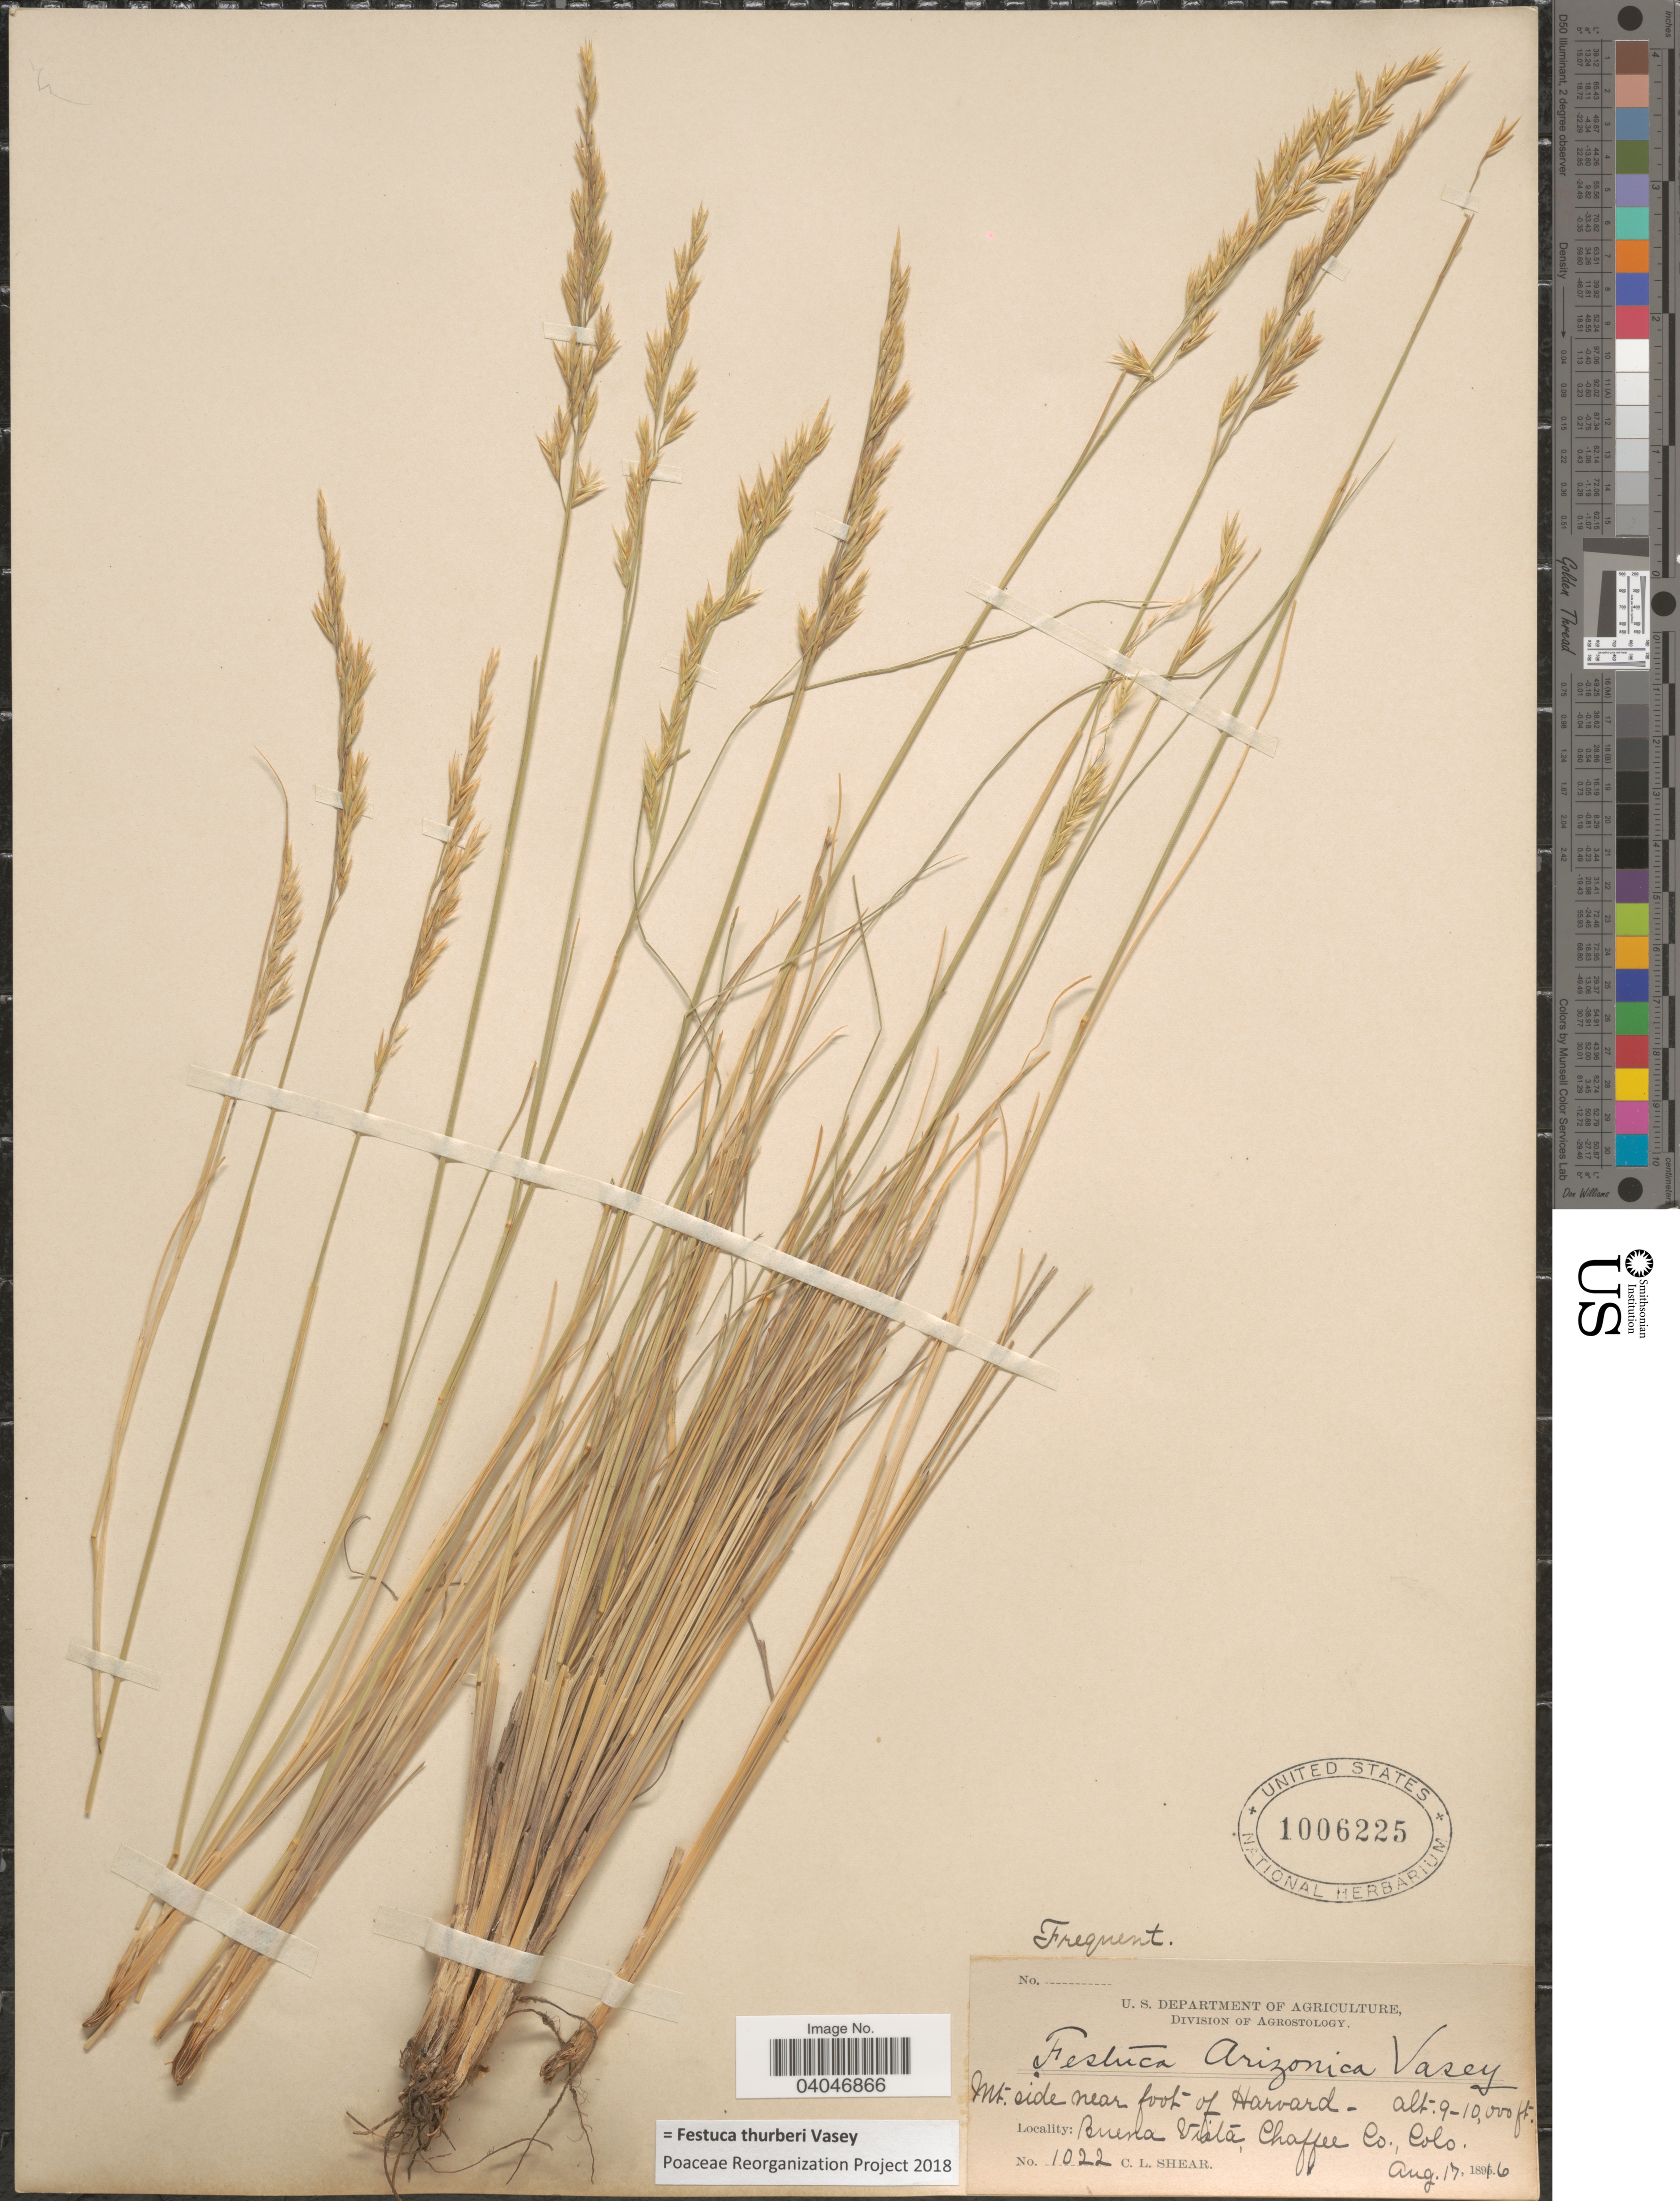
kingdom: Plantae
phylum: Tracheophyta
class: Liliopsida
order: Poales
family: Poaceae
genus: Festuca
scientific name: Festuca thurberi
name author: Vasey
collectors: C. L. Shear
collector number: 1022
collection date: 1896-08-17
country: United States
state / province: Colorado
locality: Mt. side near foot of Harvard- Buena Vista, Chaffee Co.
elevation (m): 2743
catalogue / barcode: US 1006225